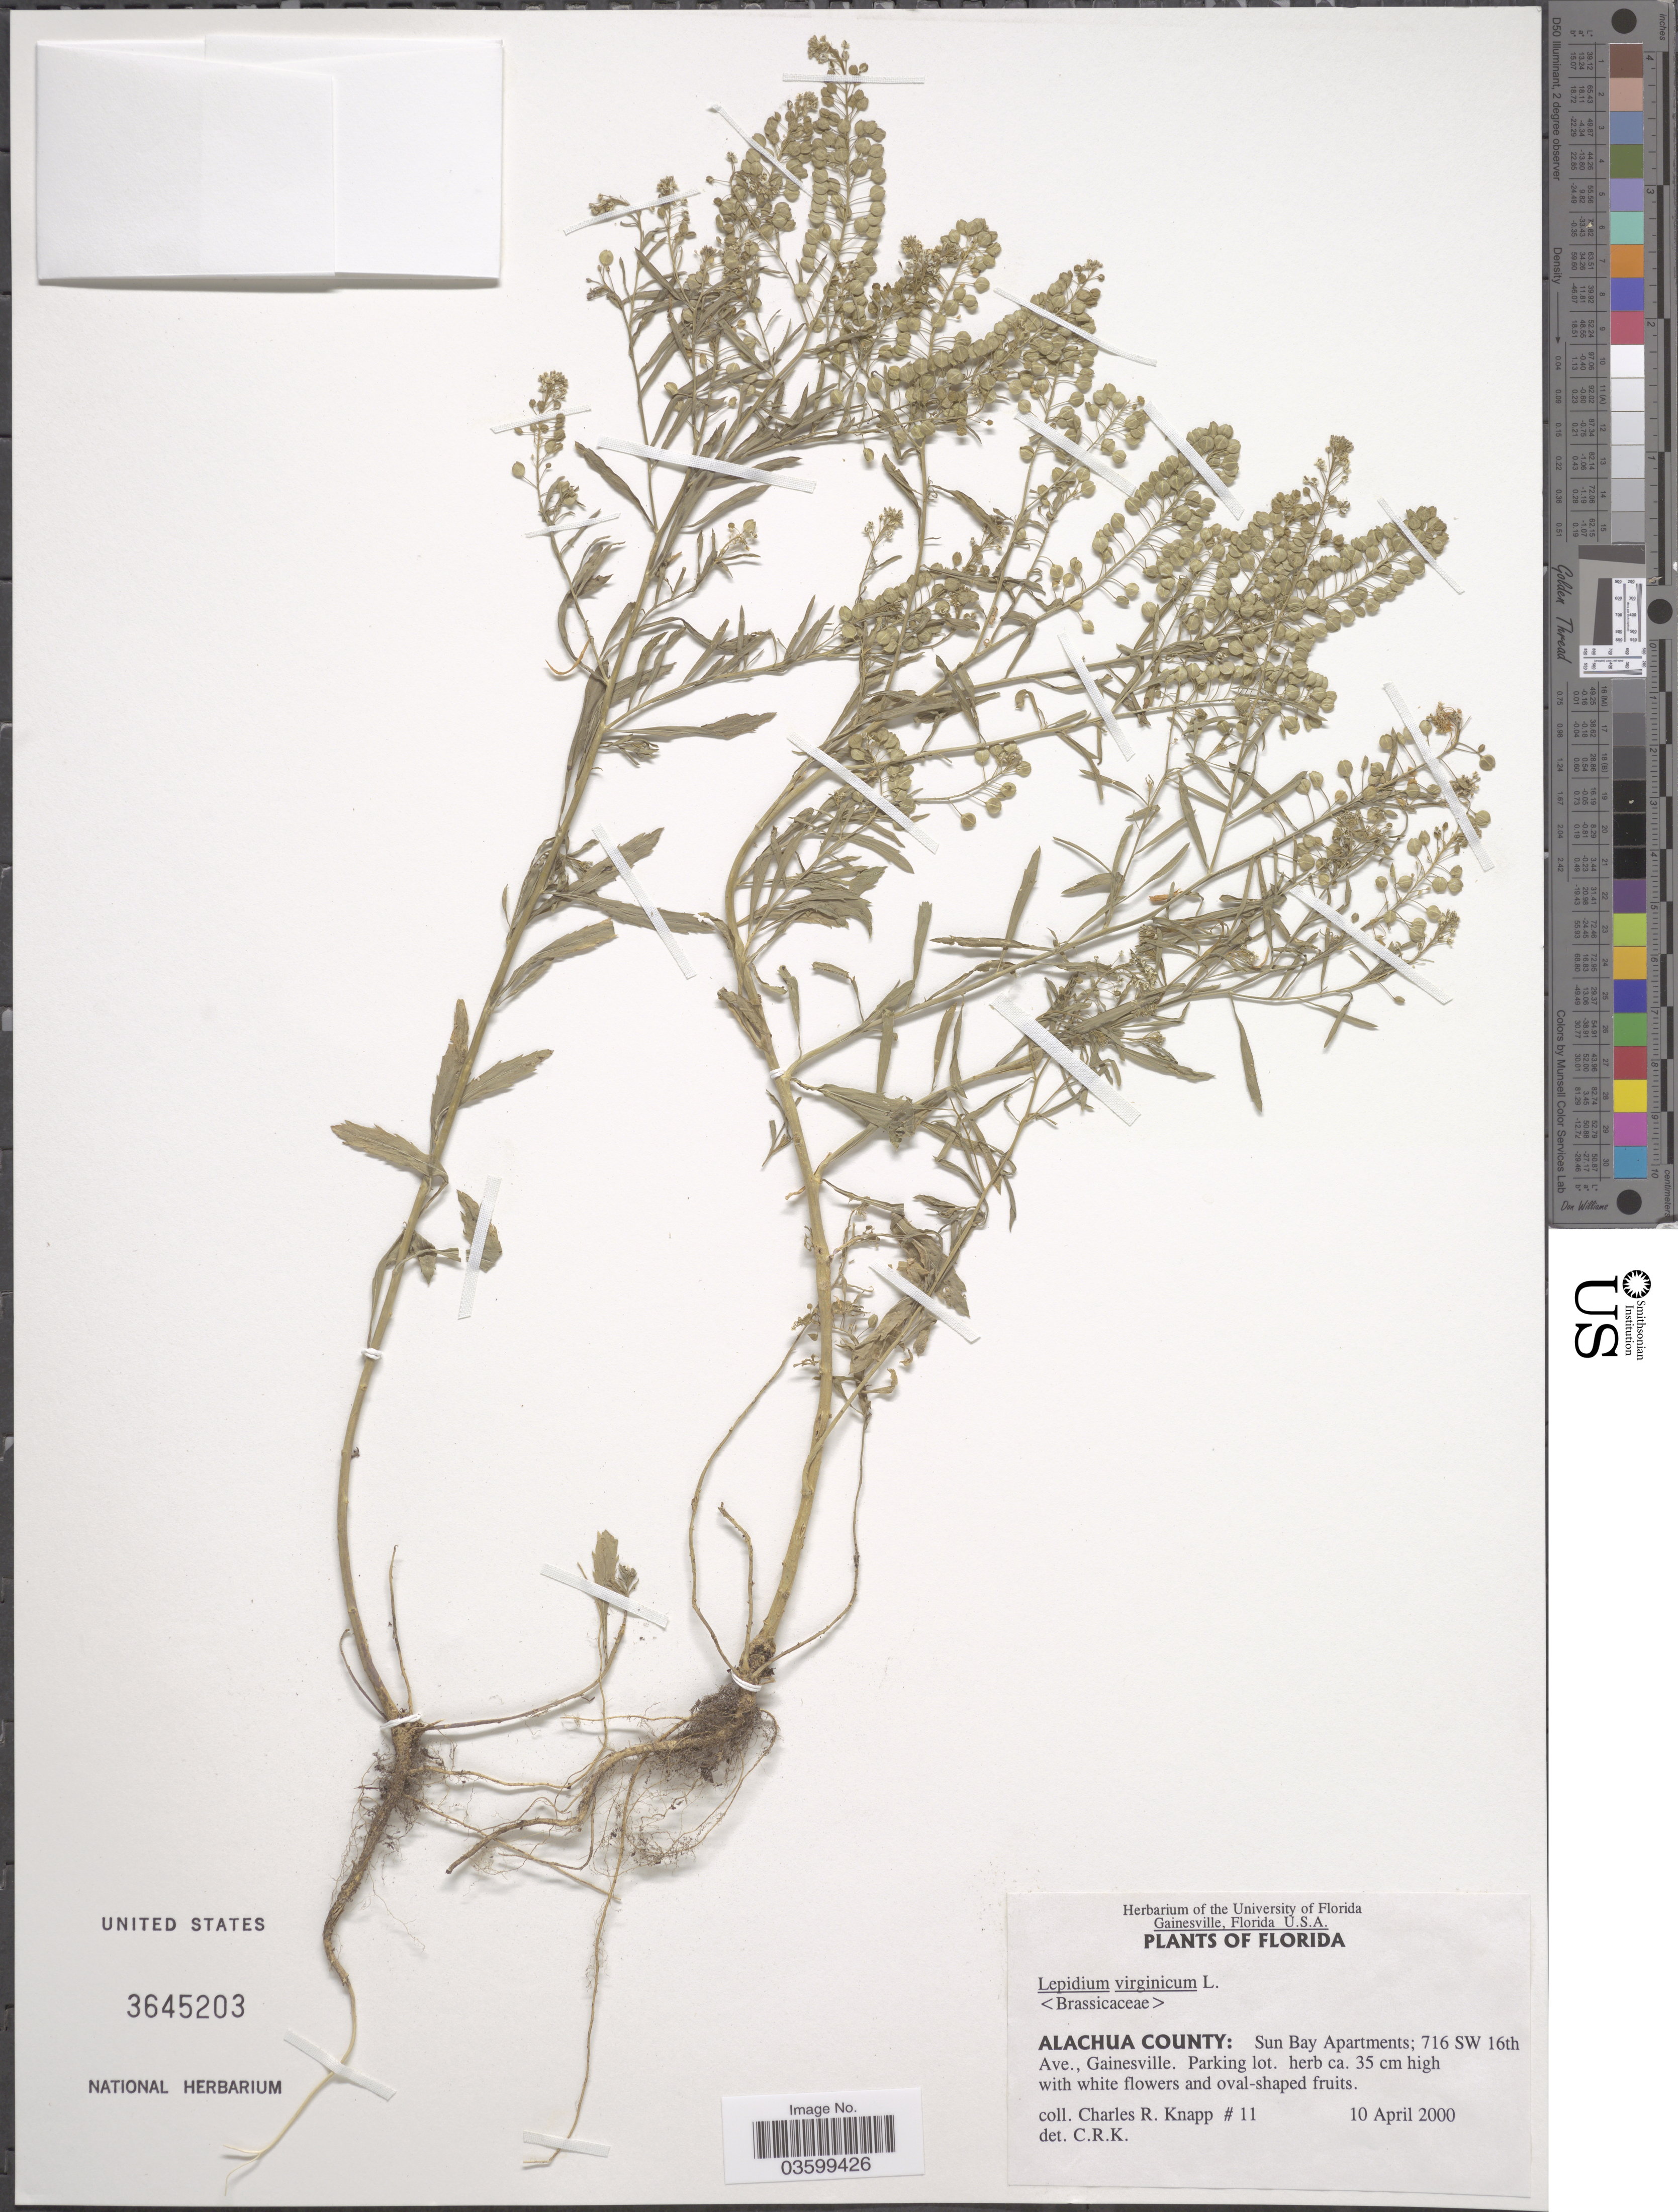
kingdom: Plantae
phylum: Tracheophyta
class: Magnoliopsida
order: Brassicales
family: Brassicaceae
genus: Lepidium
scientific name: Lepidium virginicum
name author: L.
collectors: C. Knapp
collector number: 11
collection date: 2000-04-10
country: United States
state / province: Florida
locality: Alachua County: Sun Bay Apartments; 716 SW 16th Ave., Gainesville. Parking lot.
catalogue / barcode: US 3645203